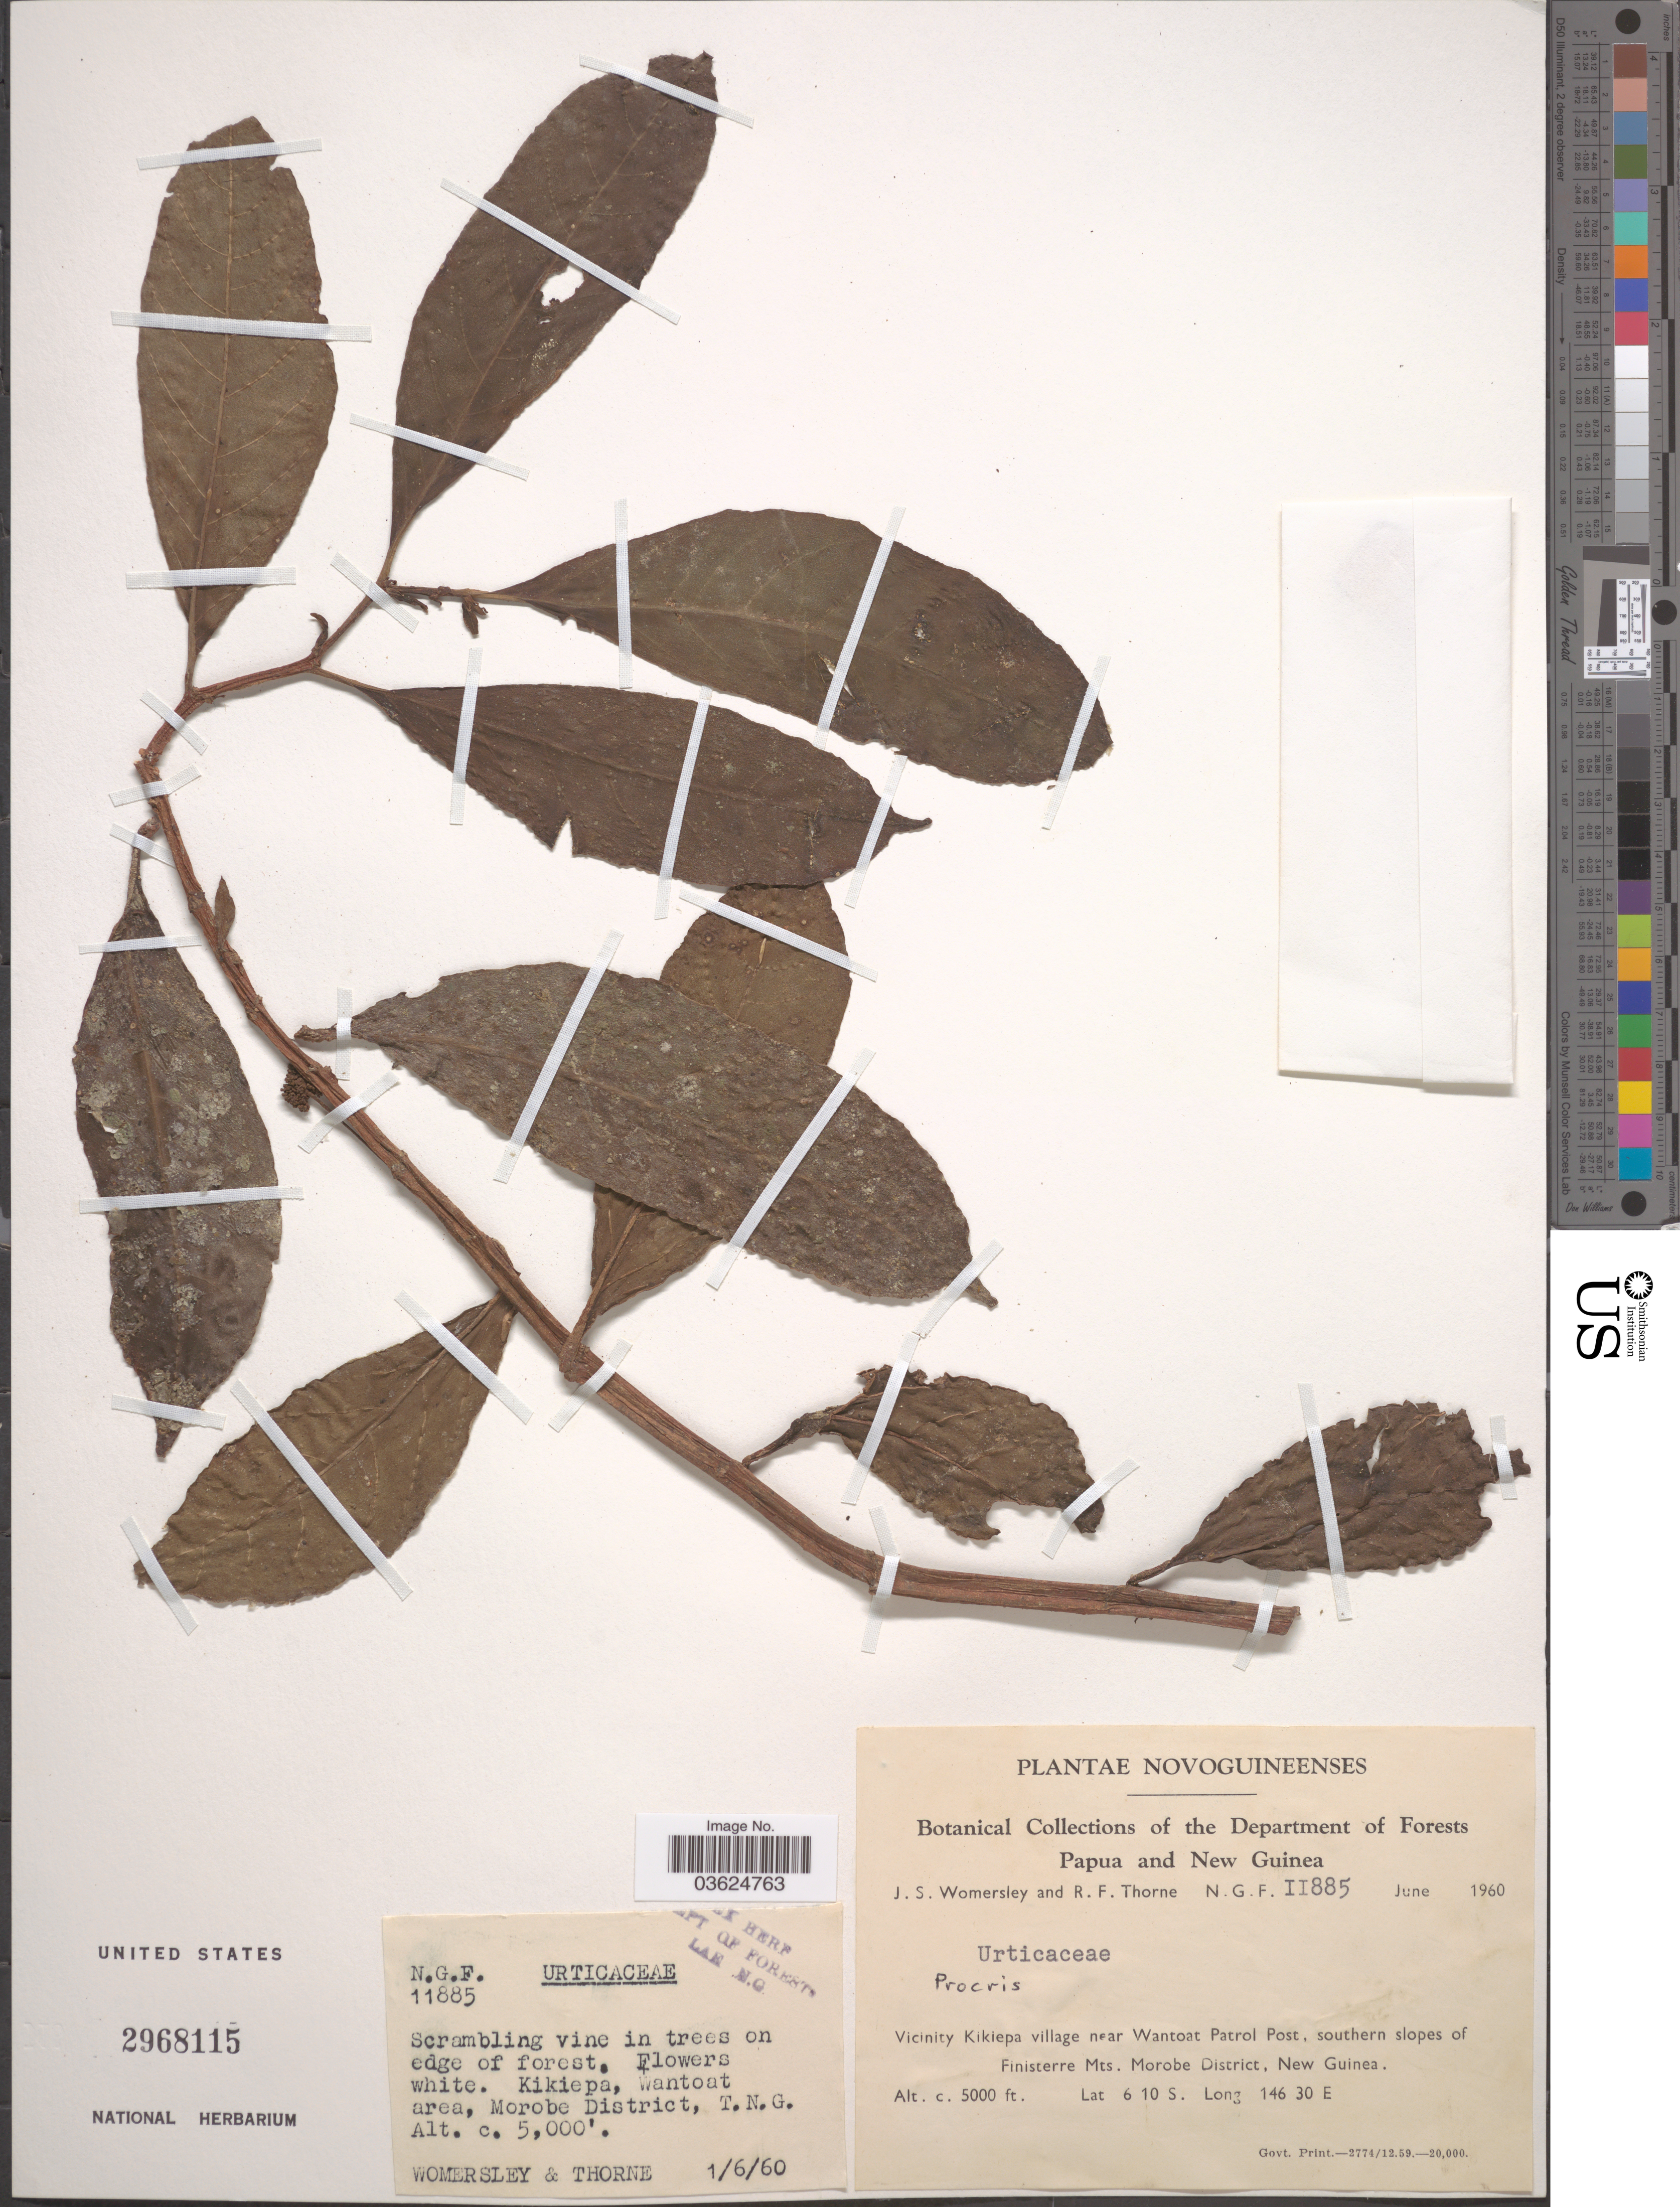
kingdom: Plantae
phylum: Tracheophyta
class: Magnoliopsida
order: Rosales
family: Urticaceae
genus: Procris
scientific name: Procris sp.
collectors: J. S. Womersley & R. Thorne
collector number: NGF 11885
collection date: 1960-06-01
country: Papua New Guinea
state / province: Morobe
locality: Kikiepa, Wantoat area, Morobe District, T. N. G. Novoguineenses. Vicinity Kikiepa village near Wantoat Patrol Post, southern slopes of Finisterre Mts. New Guinea.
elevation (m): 1524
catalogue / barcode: US 2968115